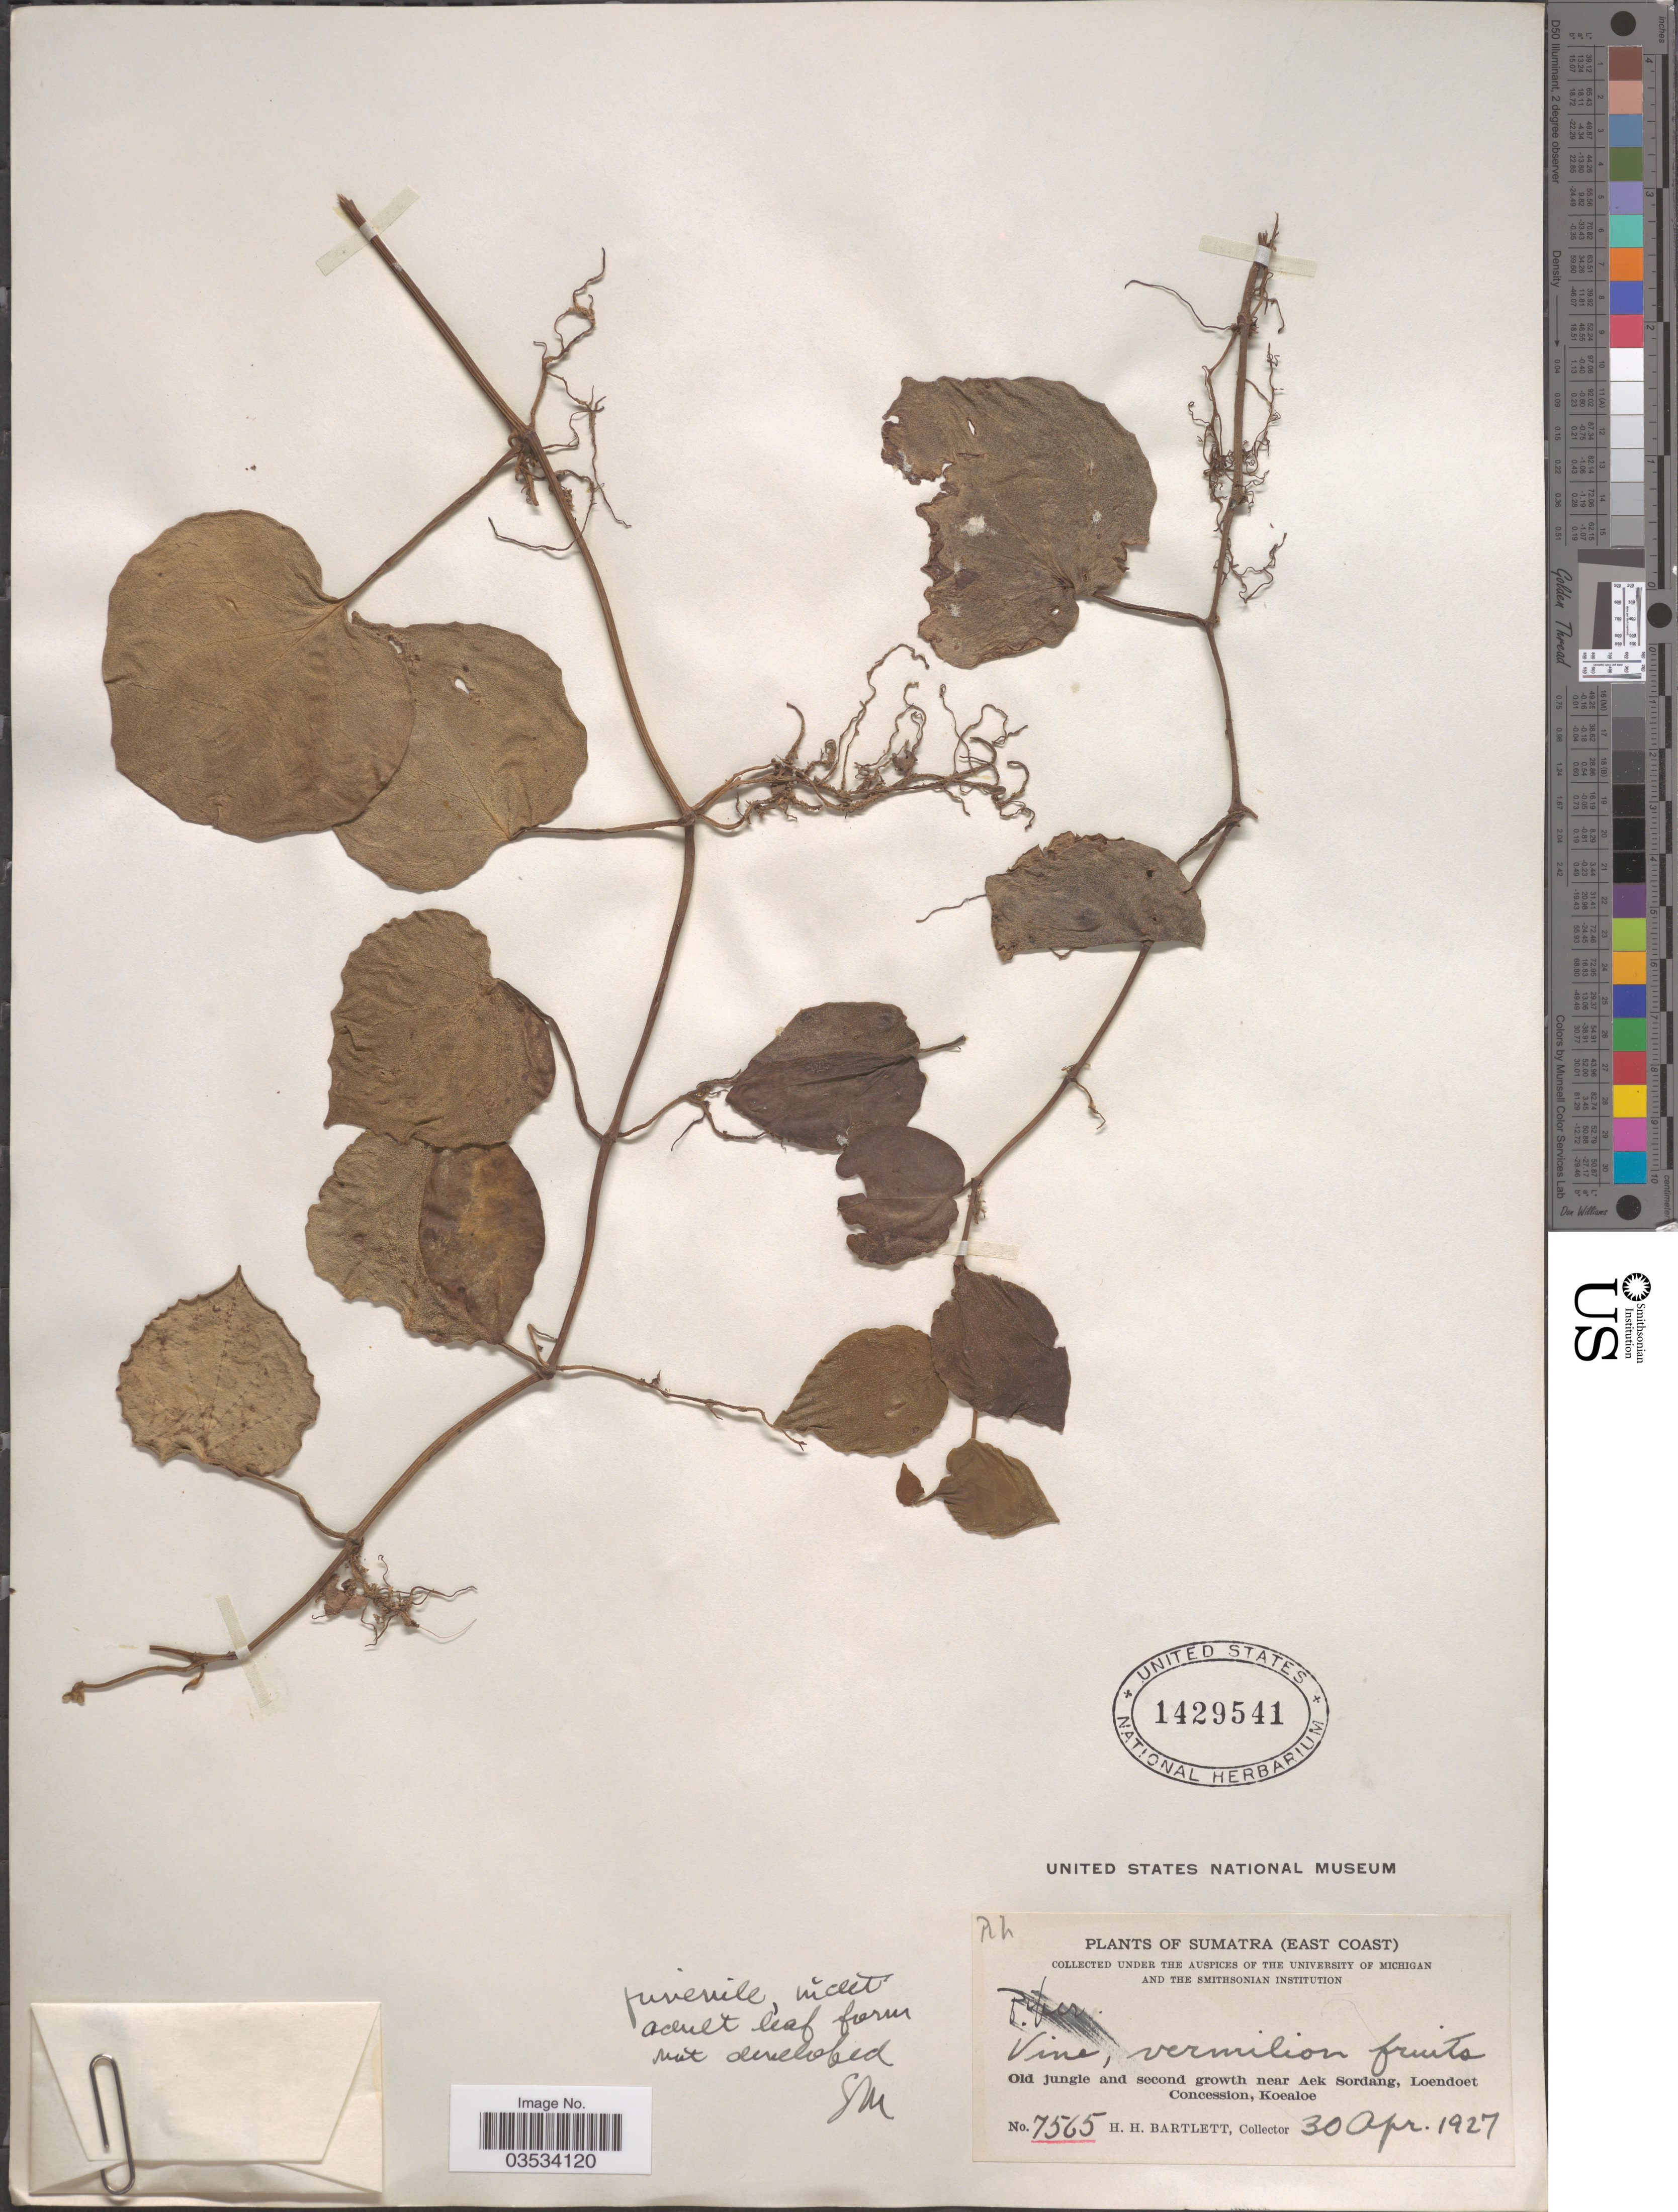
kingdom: Plantae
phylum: Tracheophyta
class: Magnoliopsida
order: Piperales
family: Piperaceae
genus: Piper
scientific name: Piper sp.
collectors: H. H. Bartlett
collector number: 7565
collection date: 1927-04-30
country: Indonesia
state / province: Sumatra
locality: East Coast. Old jungle and second growth near Aek Sordang, Loendoet Concession, Koealoe.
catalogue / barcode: US 1429541